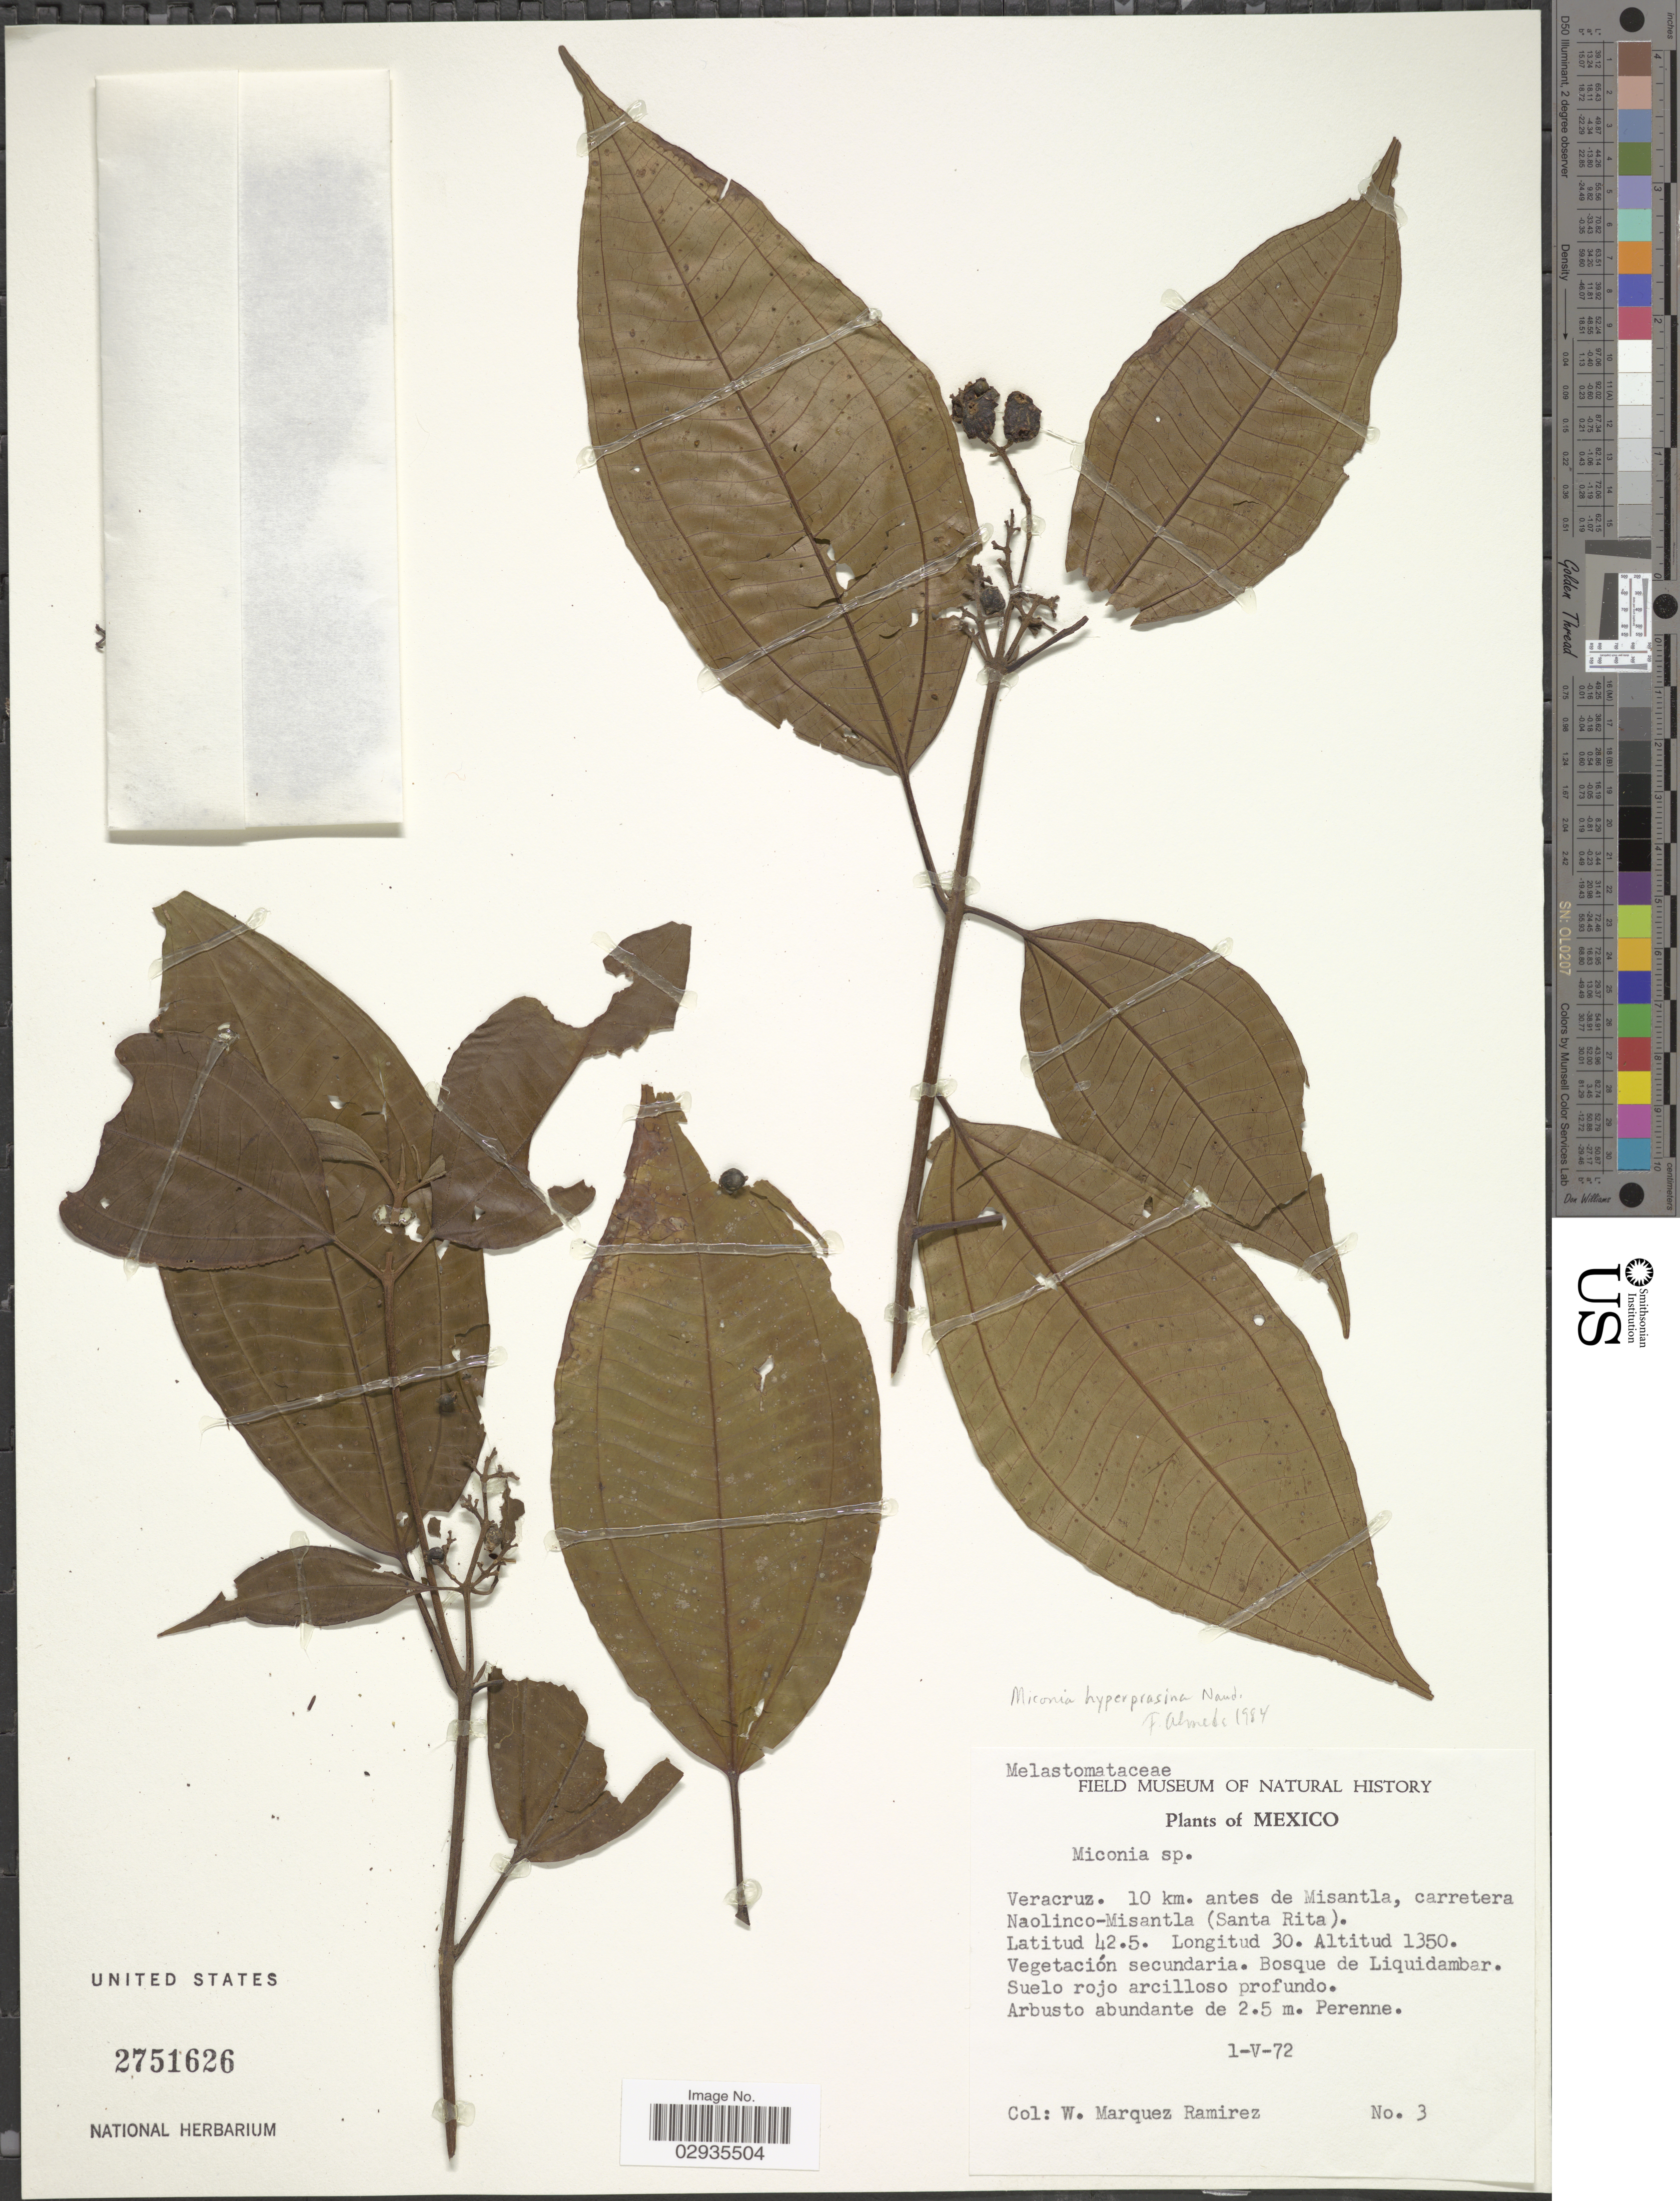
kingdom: Plantae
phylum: Tracheophyta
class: Magnoliopsida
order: Myrtales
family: Melastomataceae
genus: Miconia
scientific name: Miconia sp.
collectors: W. Márquez R.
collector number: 3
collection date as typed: Transcribed d/m/y: 1/5/72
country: Mexico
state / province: Veracruz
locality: Veracruz, 10 km. antes de Misantla, carretera Naolinco-Misantla (Santa Rita).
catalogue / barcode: US 2751626